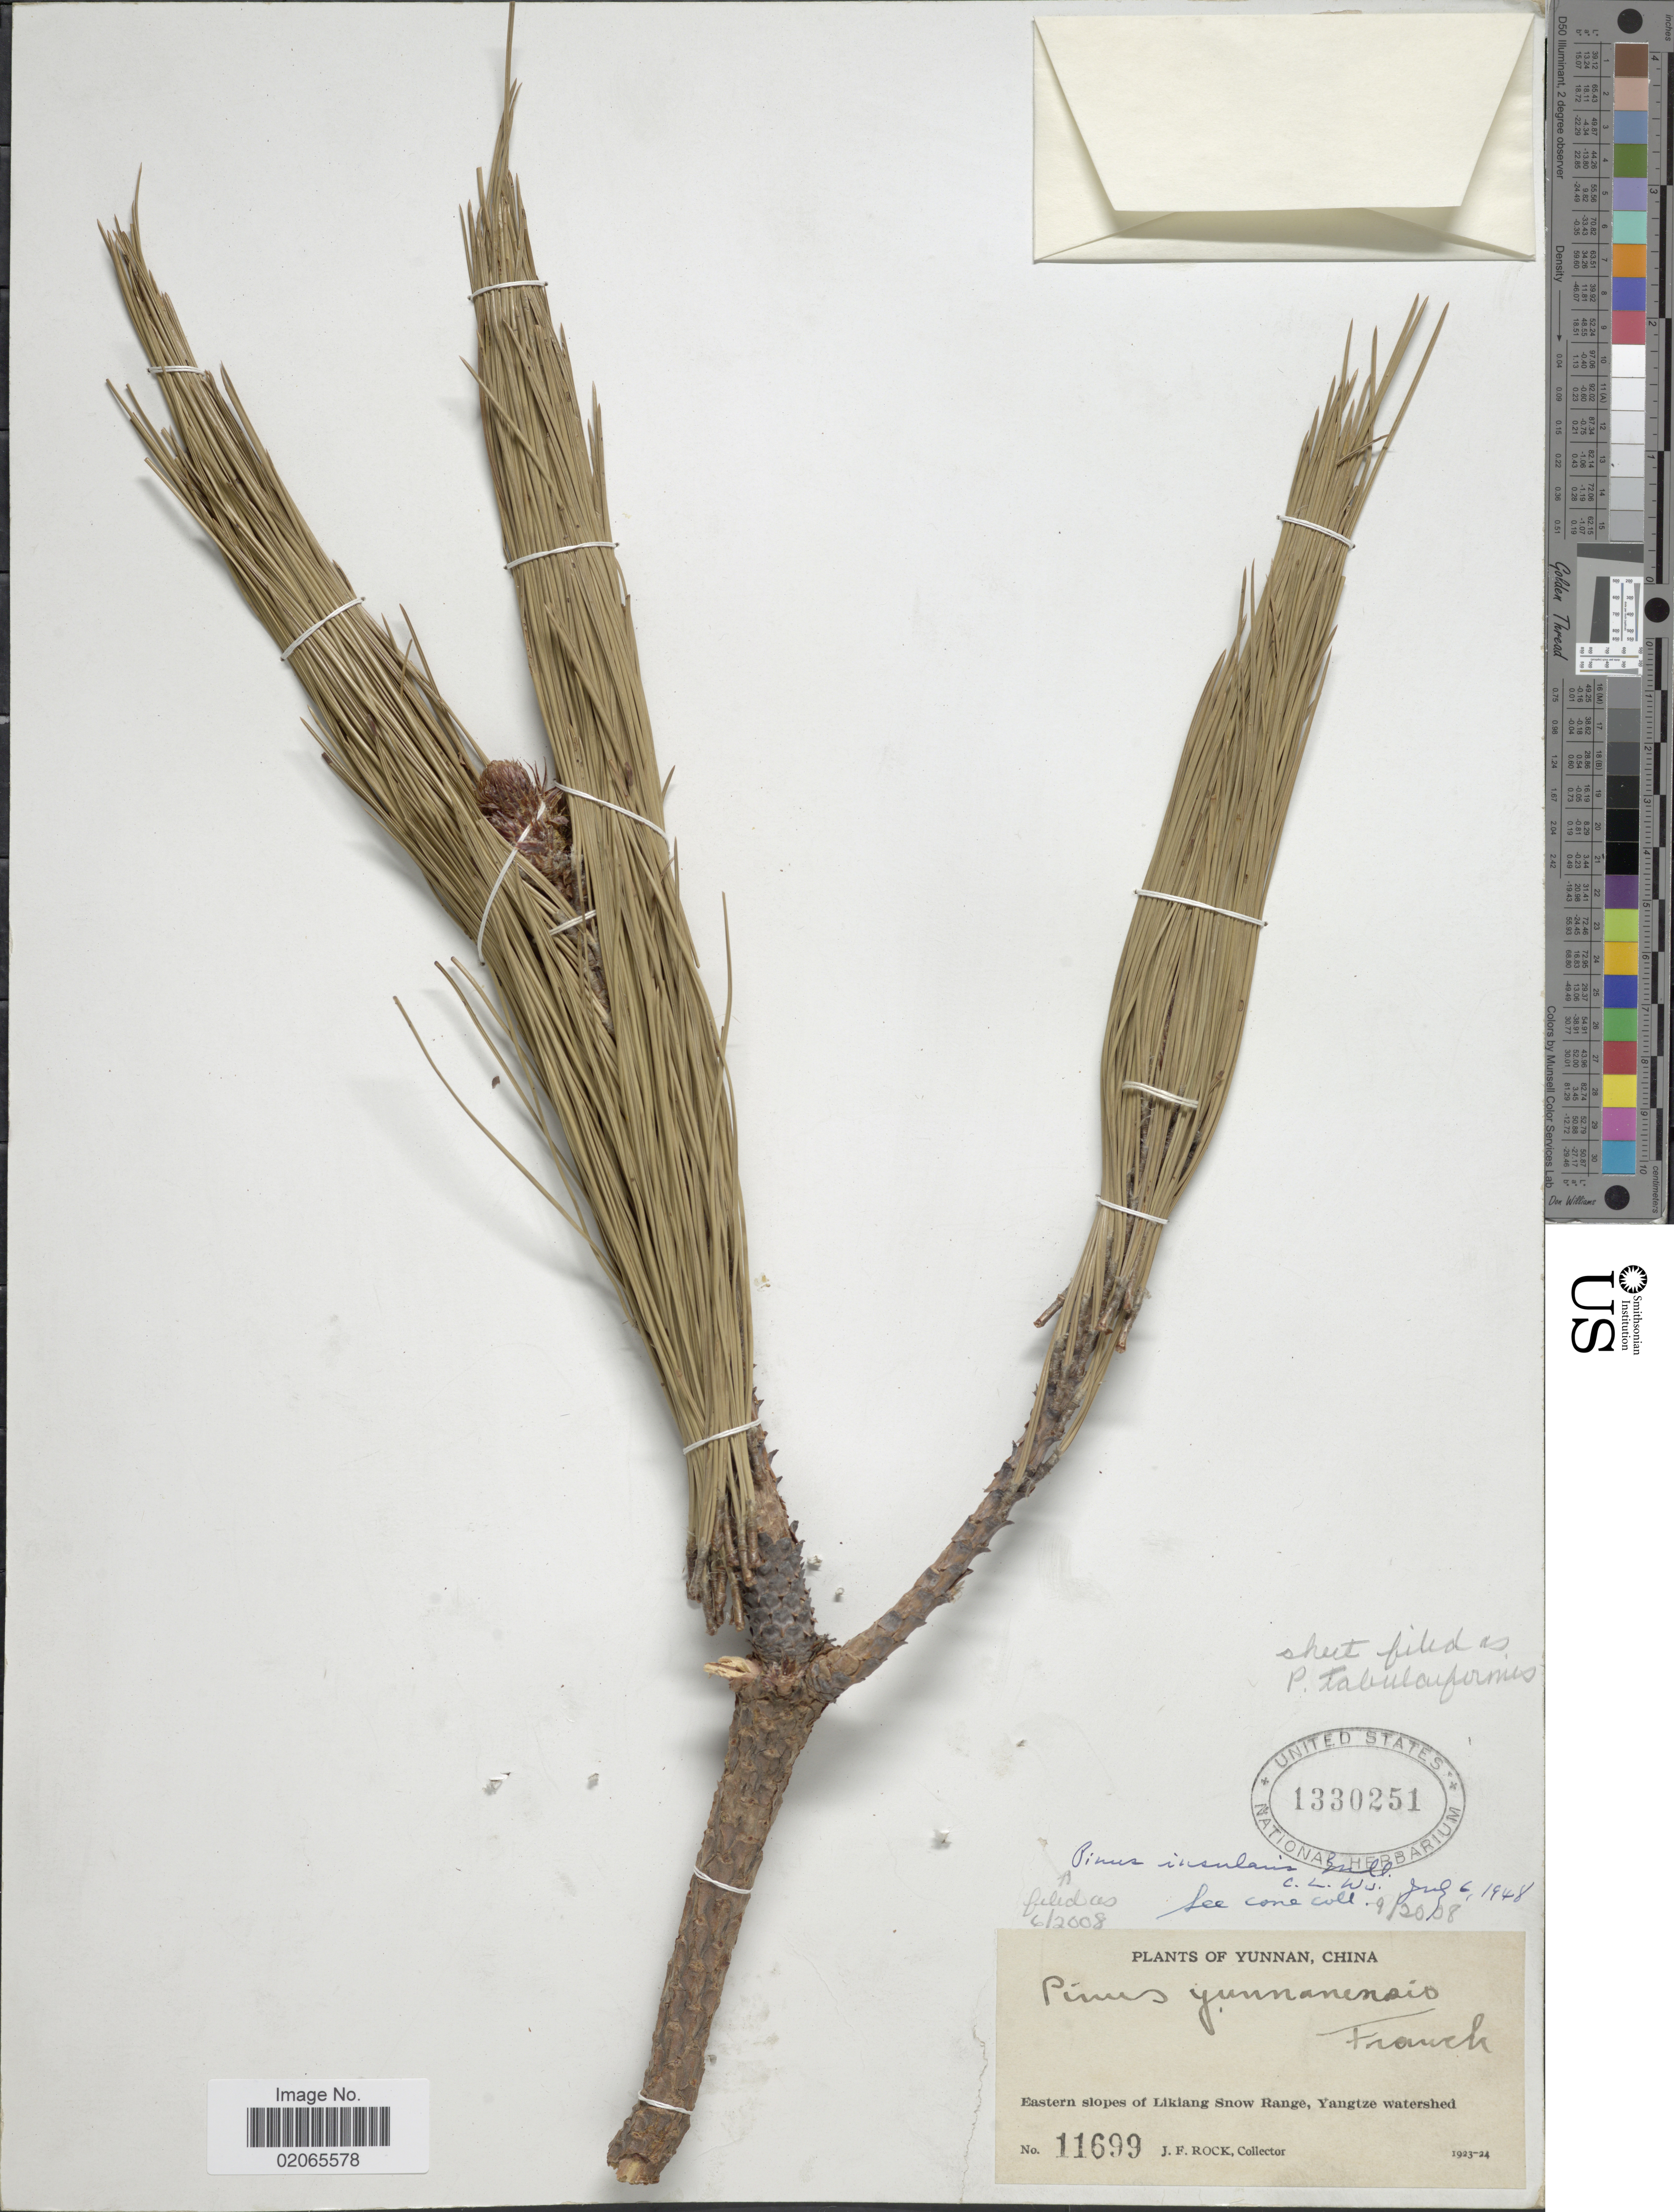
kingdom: Plantae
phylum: Tracheophyta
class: Pinopsida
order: Pinales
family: Pinaceae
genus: Pinus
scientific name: Pinus insularis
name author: Endl.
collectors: J. Rock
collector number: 11699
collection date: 1923/1924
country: China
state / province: Yunnan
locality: Eastern slopes of Likiang Snow Range, Yangtze watershed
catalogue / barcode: US 1330251